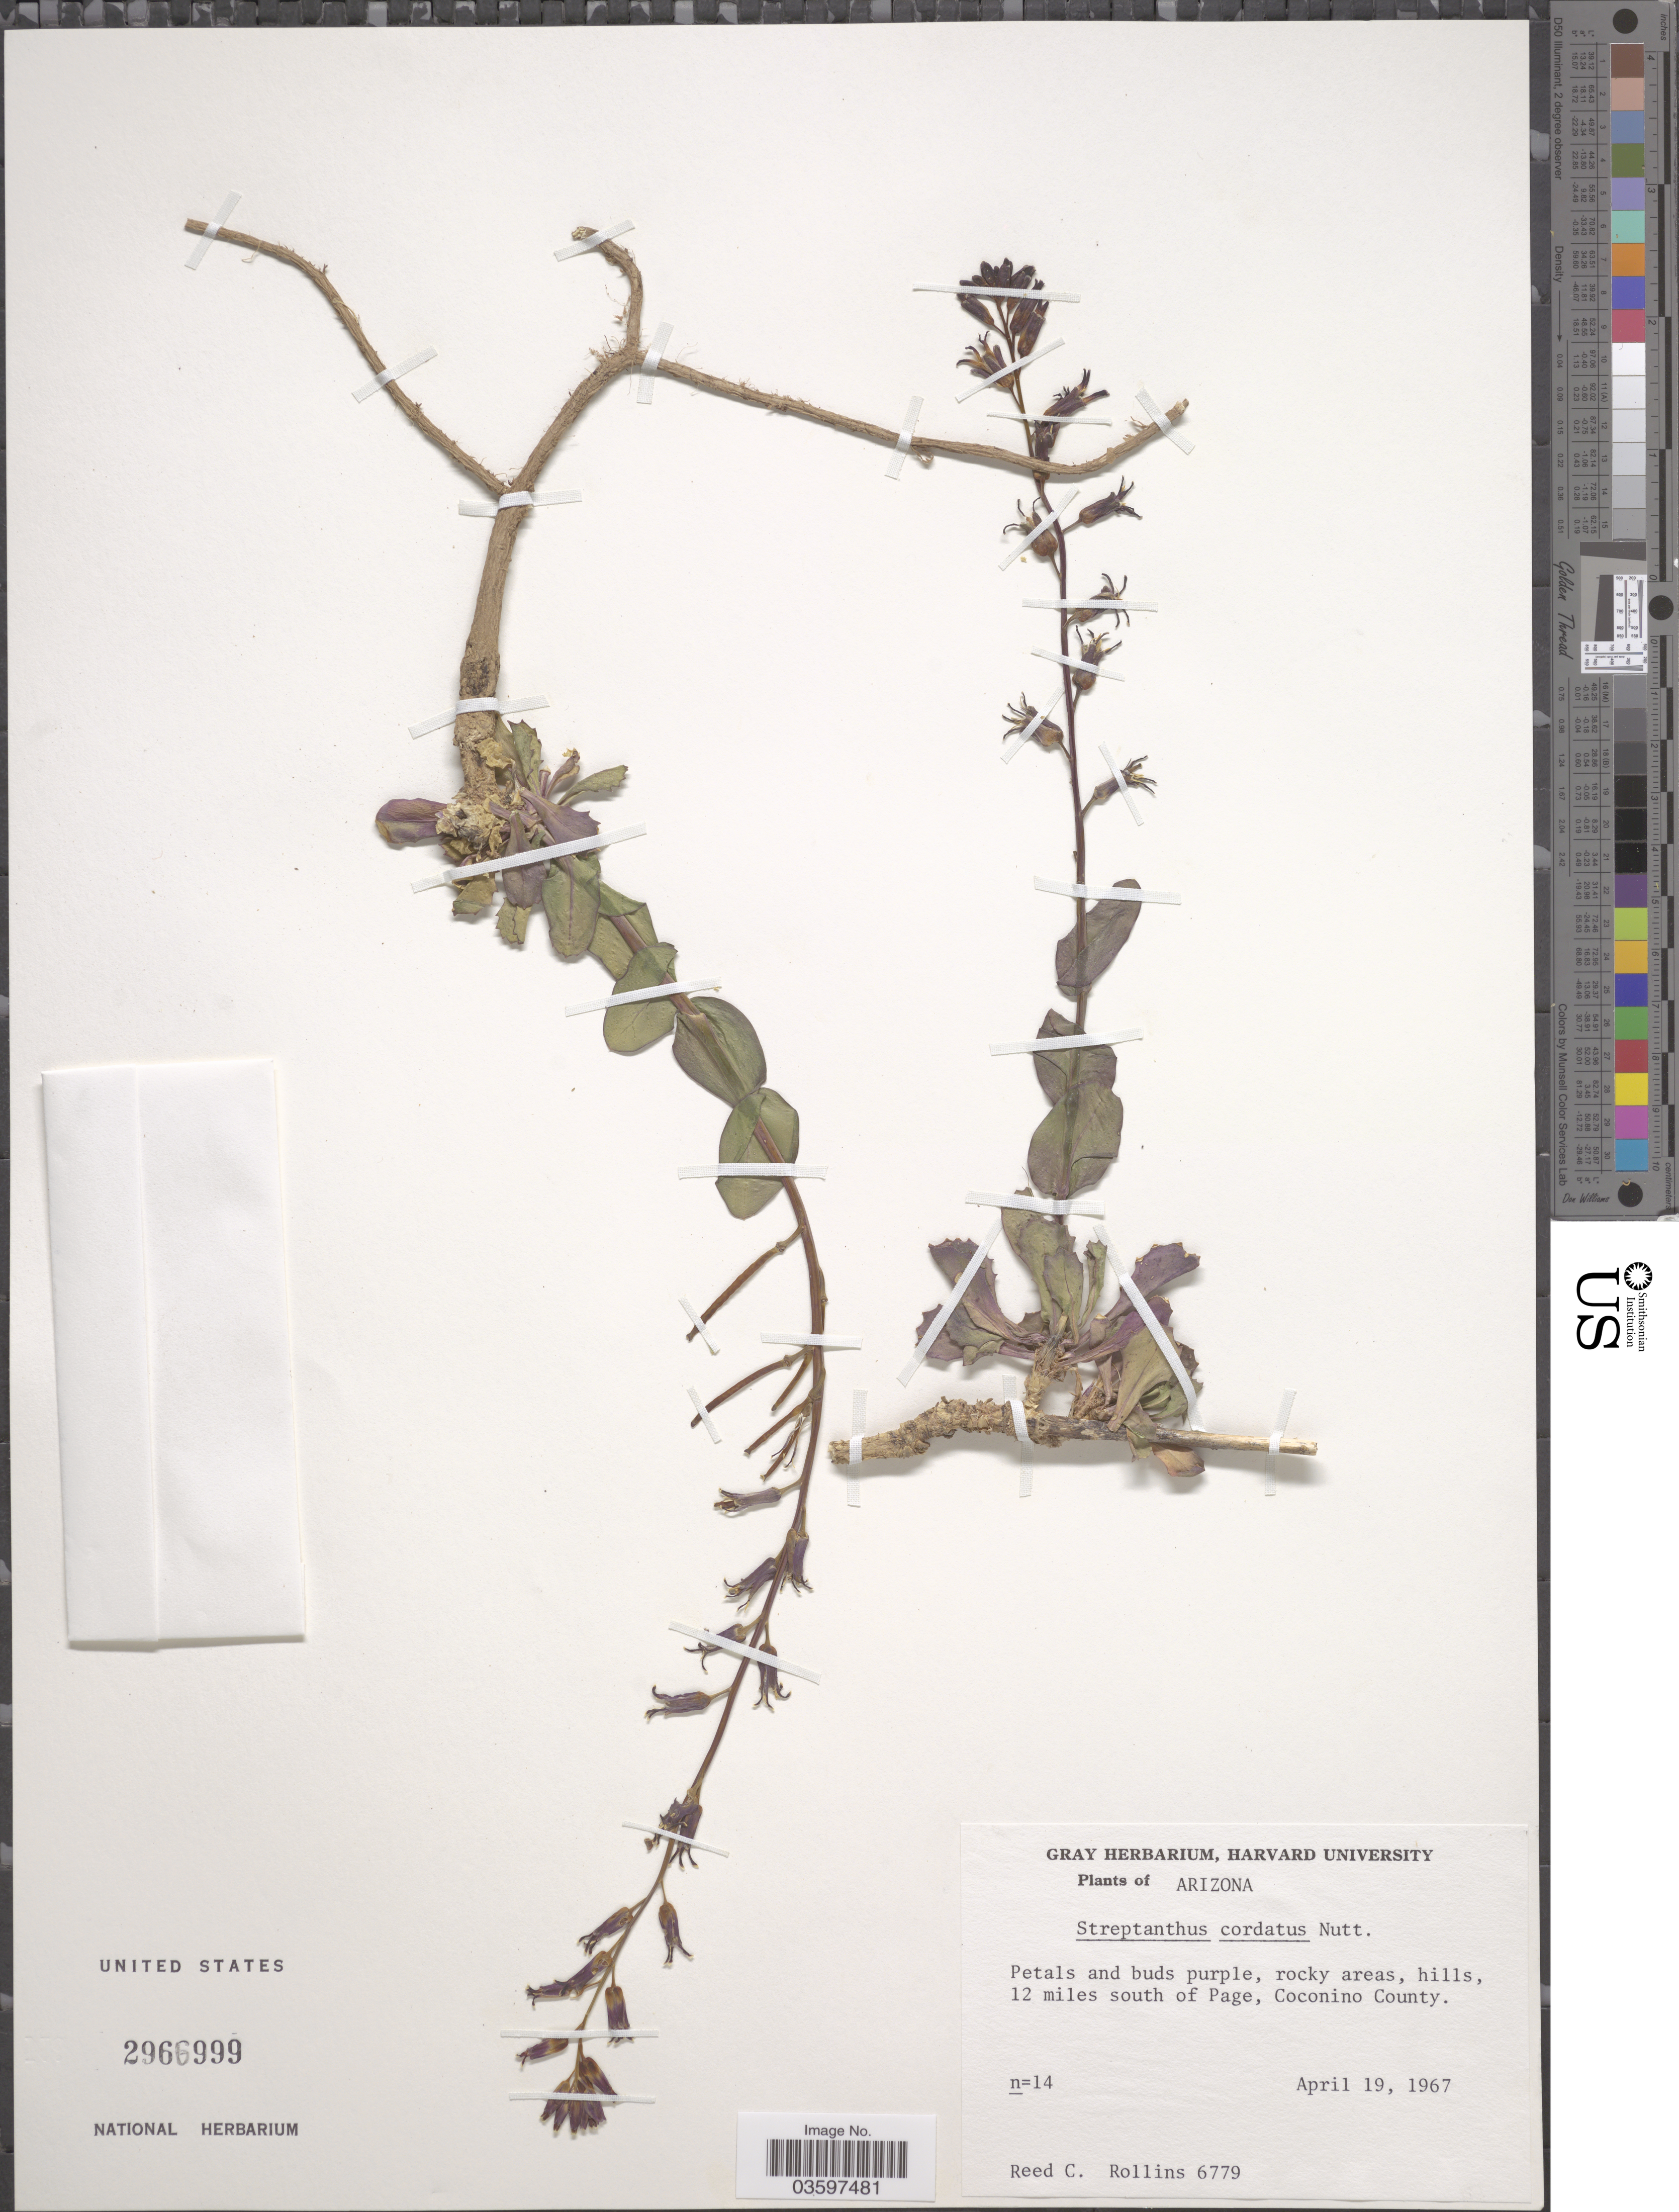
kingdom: Plantae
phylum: Tracheophyta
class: Magnoliopsida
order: Brassicales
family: Brassicaceae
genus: Streptanthus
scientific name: Streptanthus cordatus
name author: Nutt. ex Torr. & A. Gray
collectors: R. C. Rollins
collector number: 6779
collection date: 1967-04-19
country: United States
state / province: Arizona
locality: Rocky areas, hills, 12 miles south of Page, Coconino County.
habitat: rocky areas, hills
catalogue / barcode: US 2966999